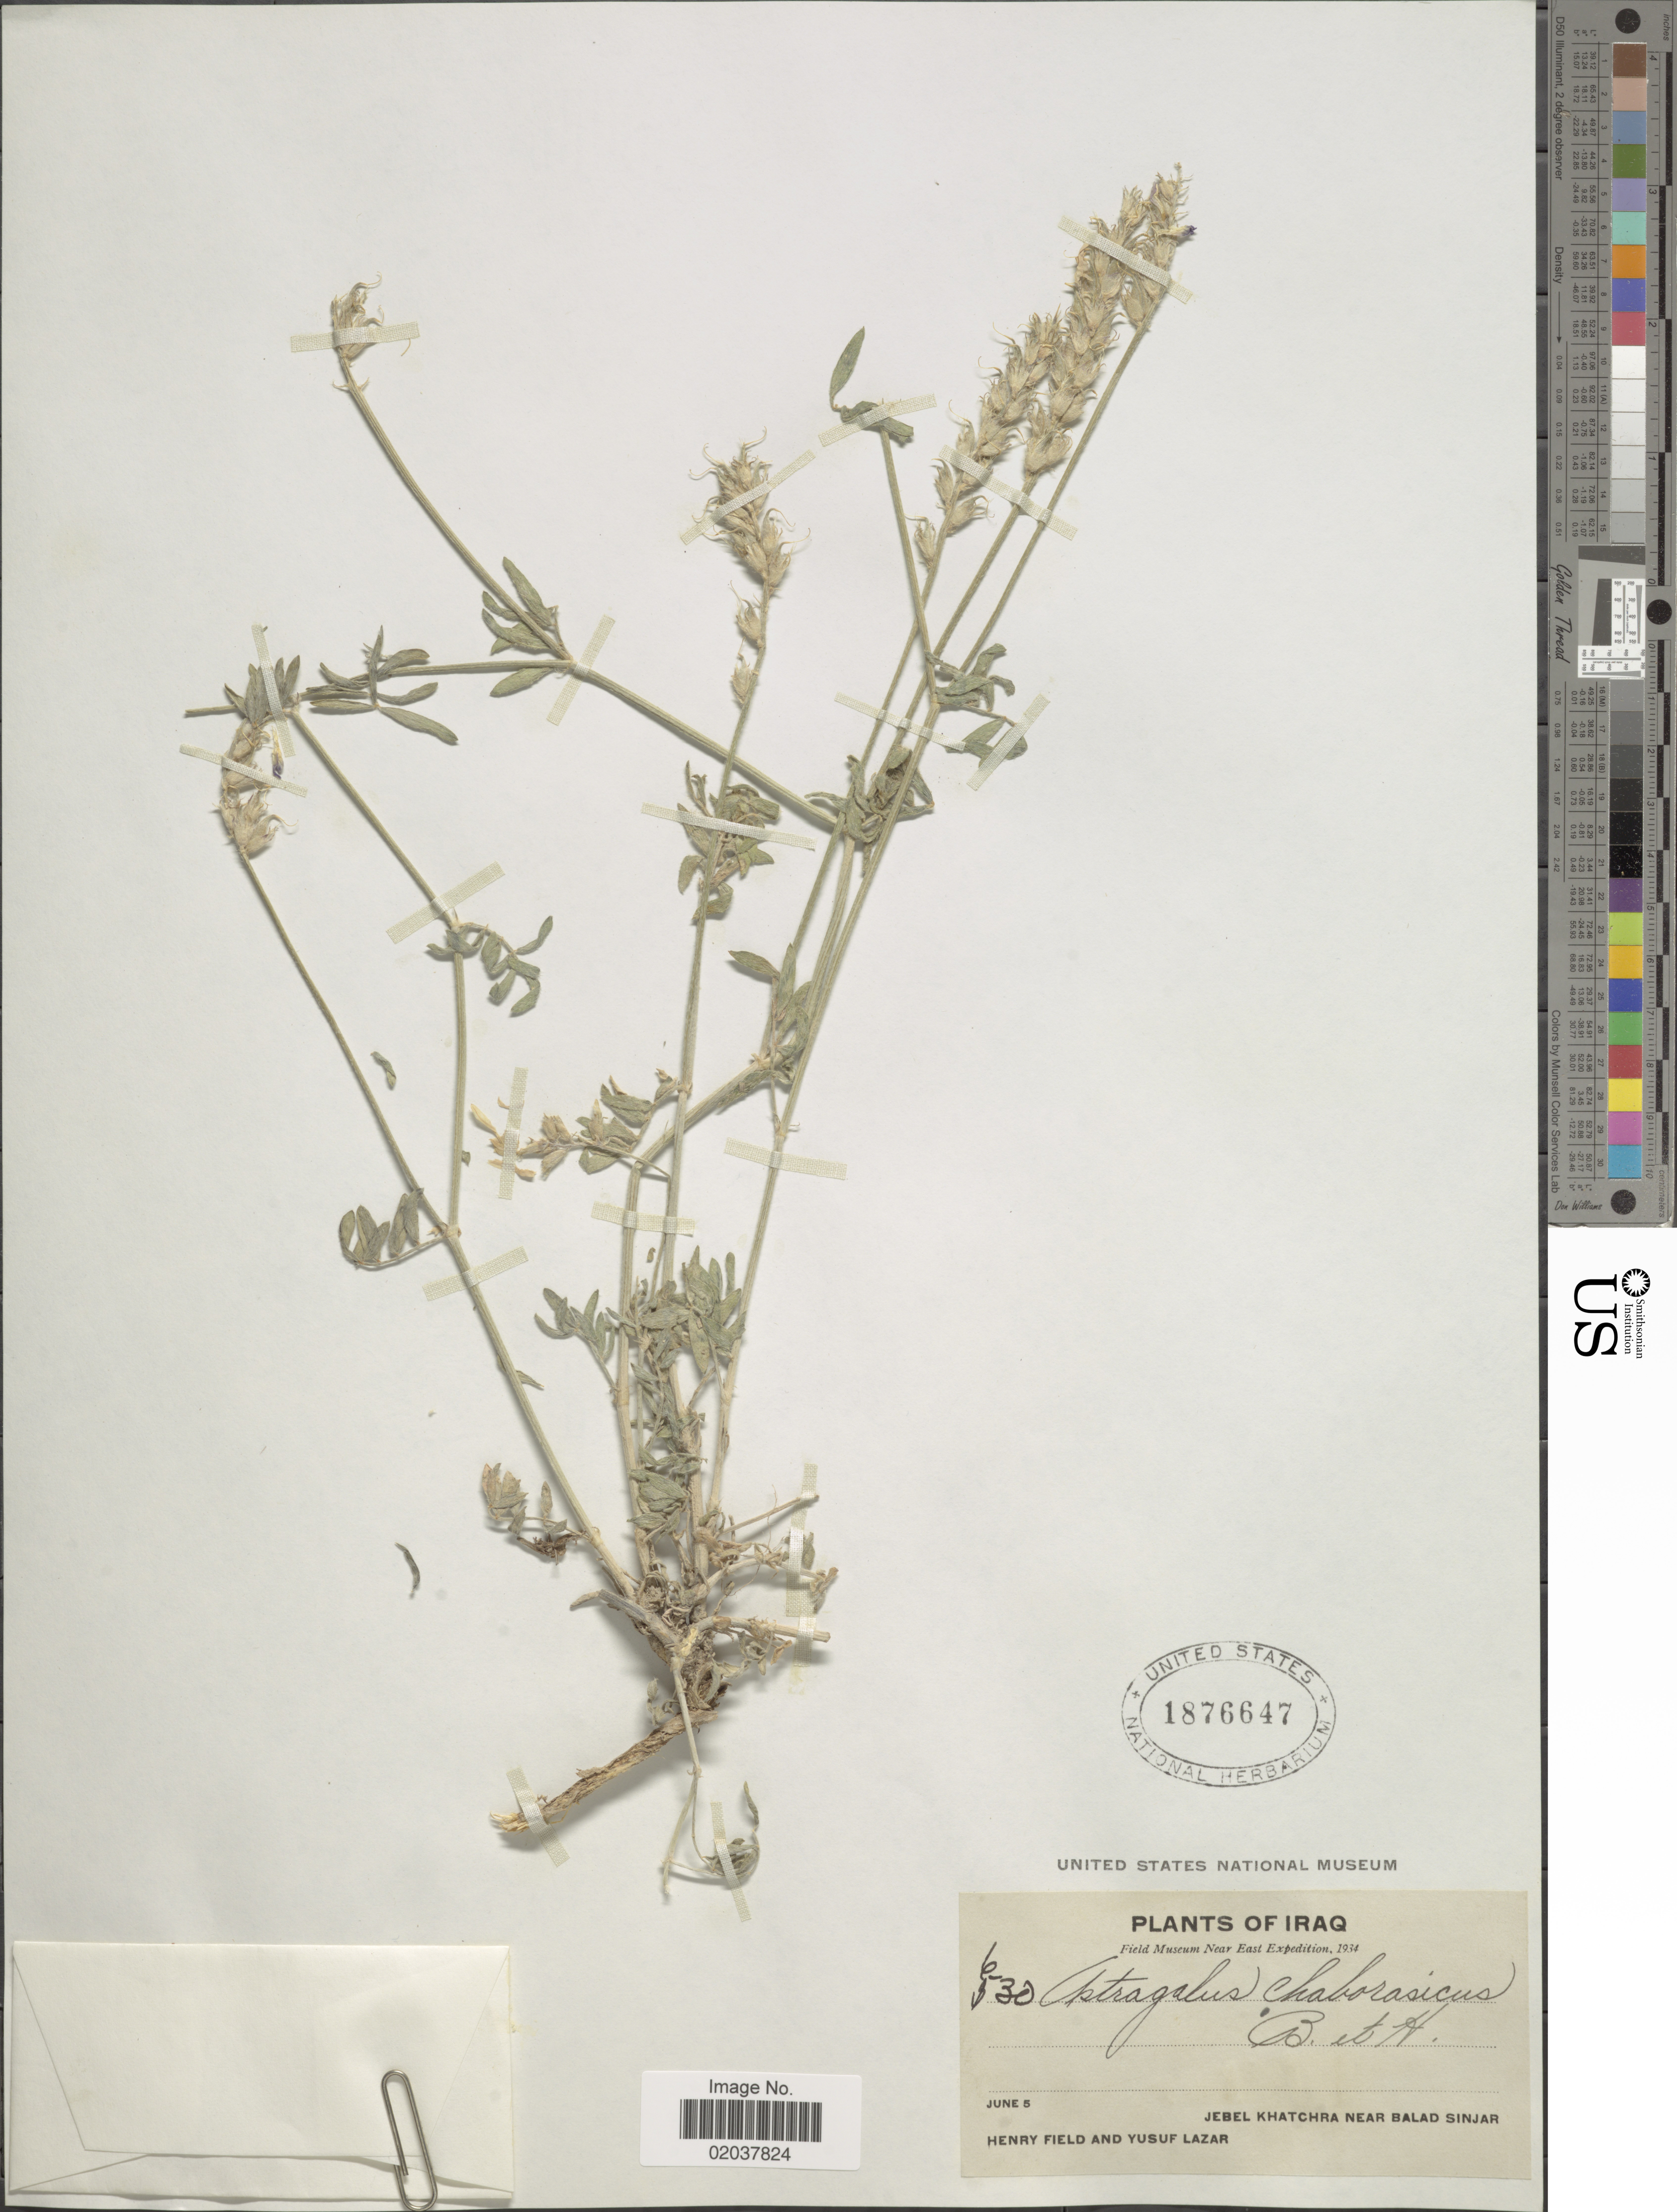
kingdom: Plantae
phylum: Tracheophyta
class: Magnoliopsida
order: Fabales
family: Fabaceae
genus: Astragalus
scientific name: Astragalus chaborasicus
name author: Boiss. & Hausskn.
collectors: H. Field & Y. Lazar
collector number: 630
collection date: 1934-06-05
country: Iraq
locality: Jebel Khatchra near Balad Sinjar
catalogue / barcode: US 1876647